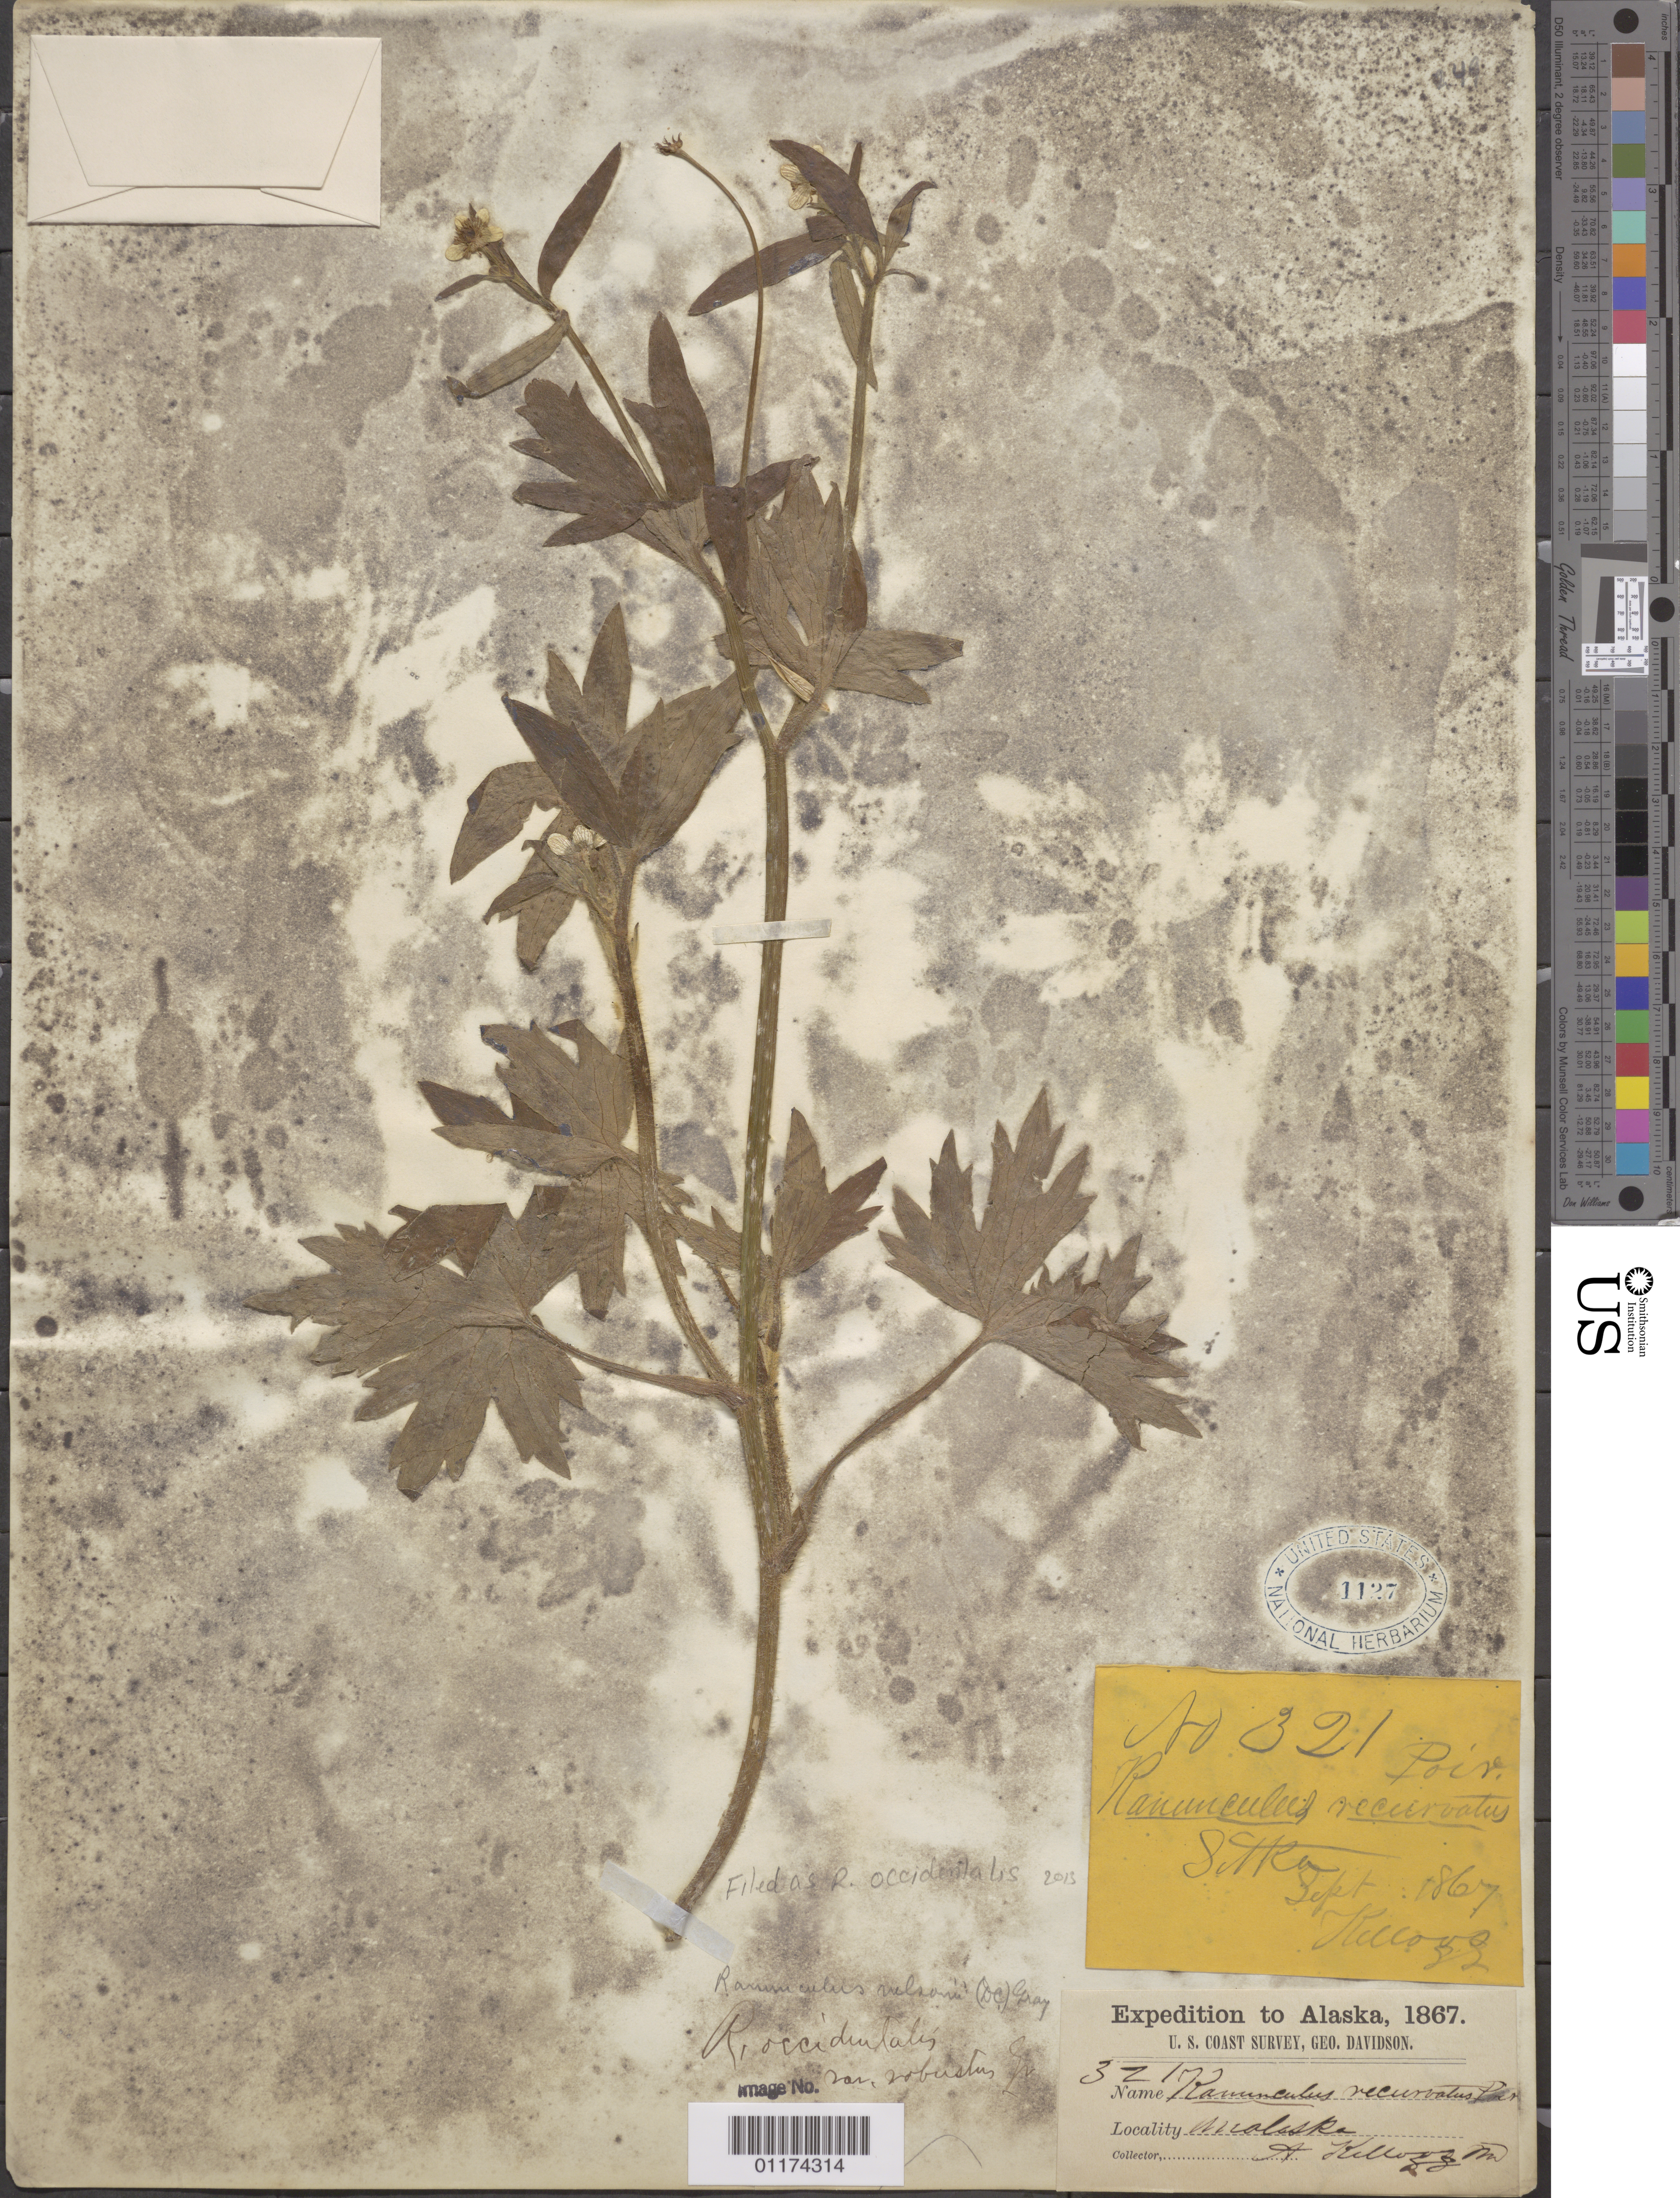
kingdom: Plantae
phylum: Tracheophyta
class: Magnoliopsida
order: Ranunculales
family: Ranunculaceae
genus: Ranunculus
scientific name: Ranunculus occidentalis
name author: Nutt.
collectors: A. Kellogg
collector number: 32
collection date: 1867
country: United States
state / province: Alaska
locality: Unalaska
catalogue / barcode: US 1127